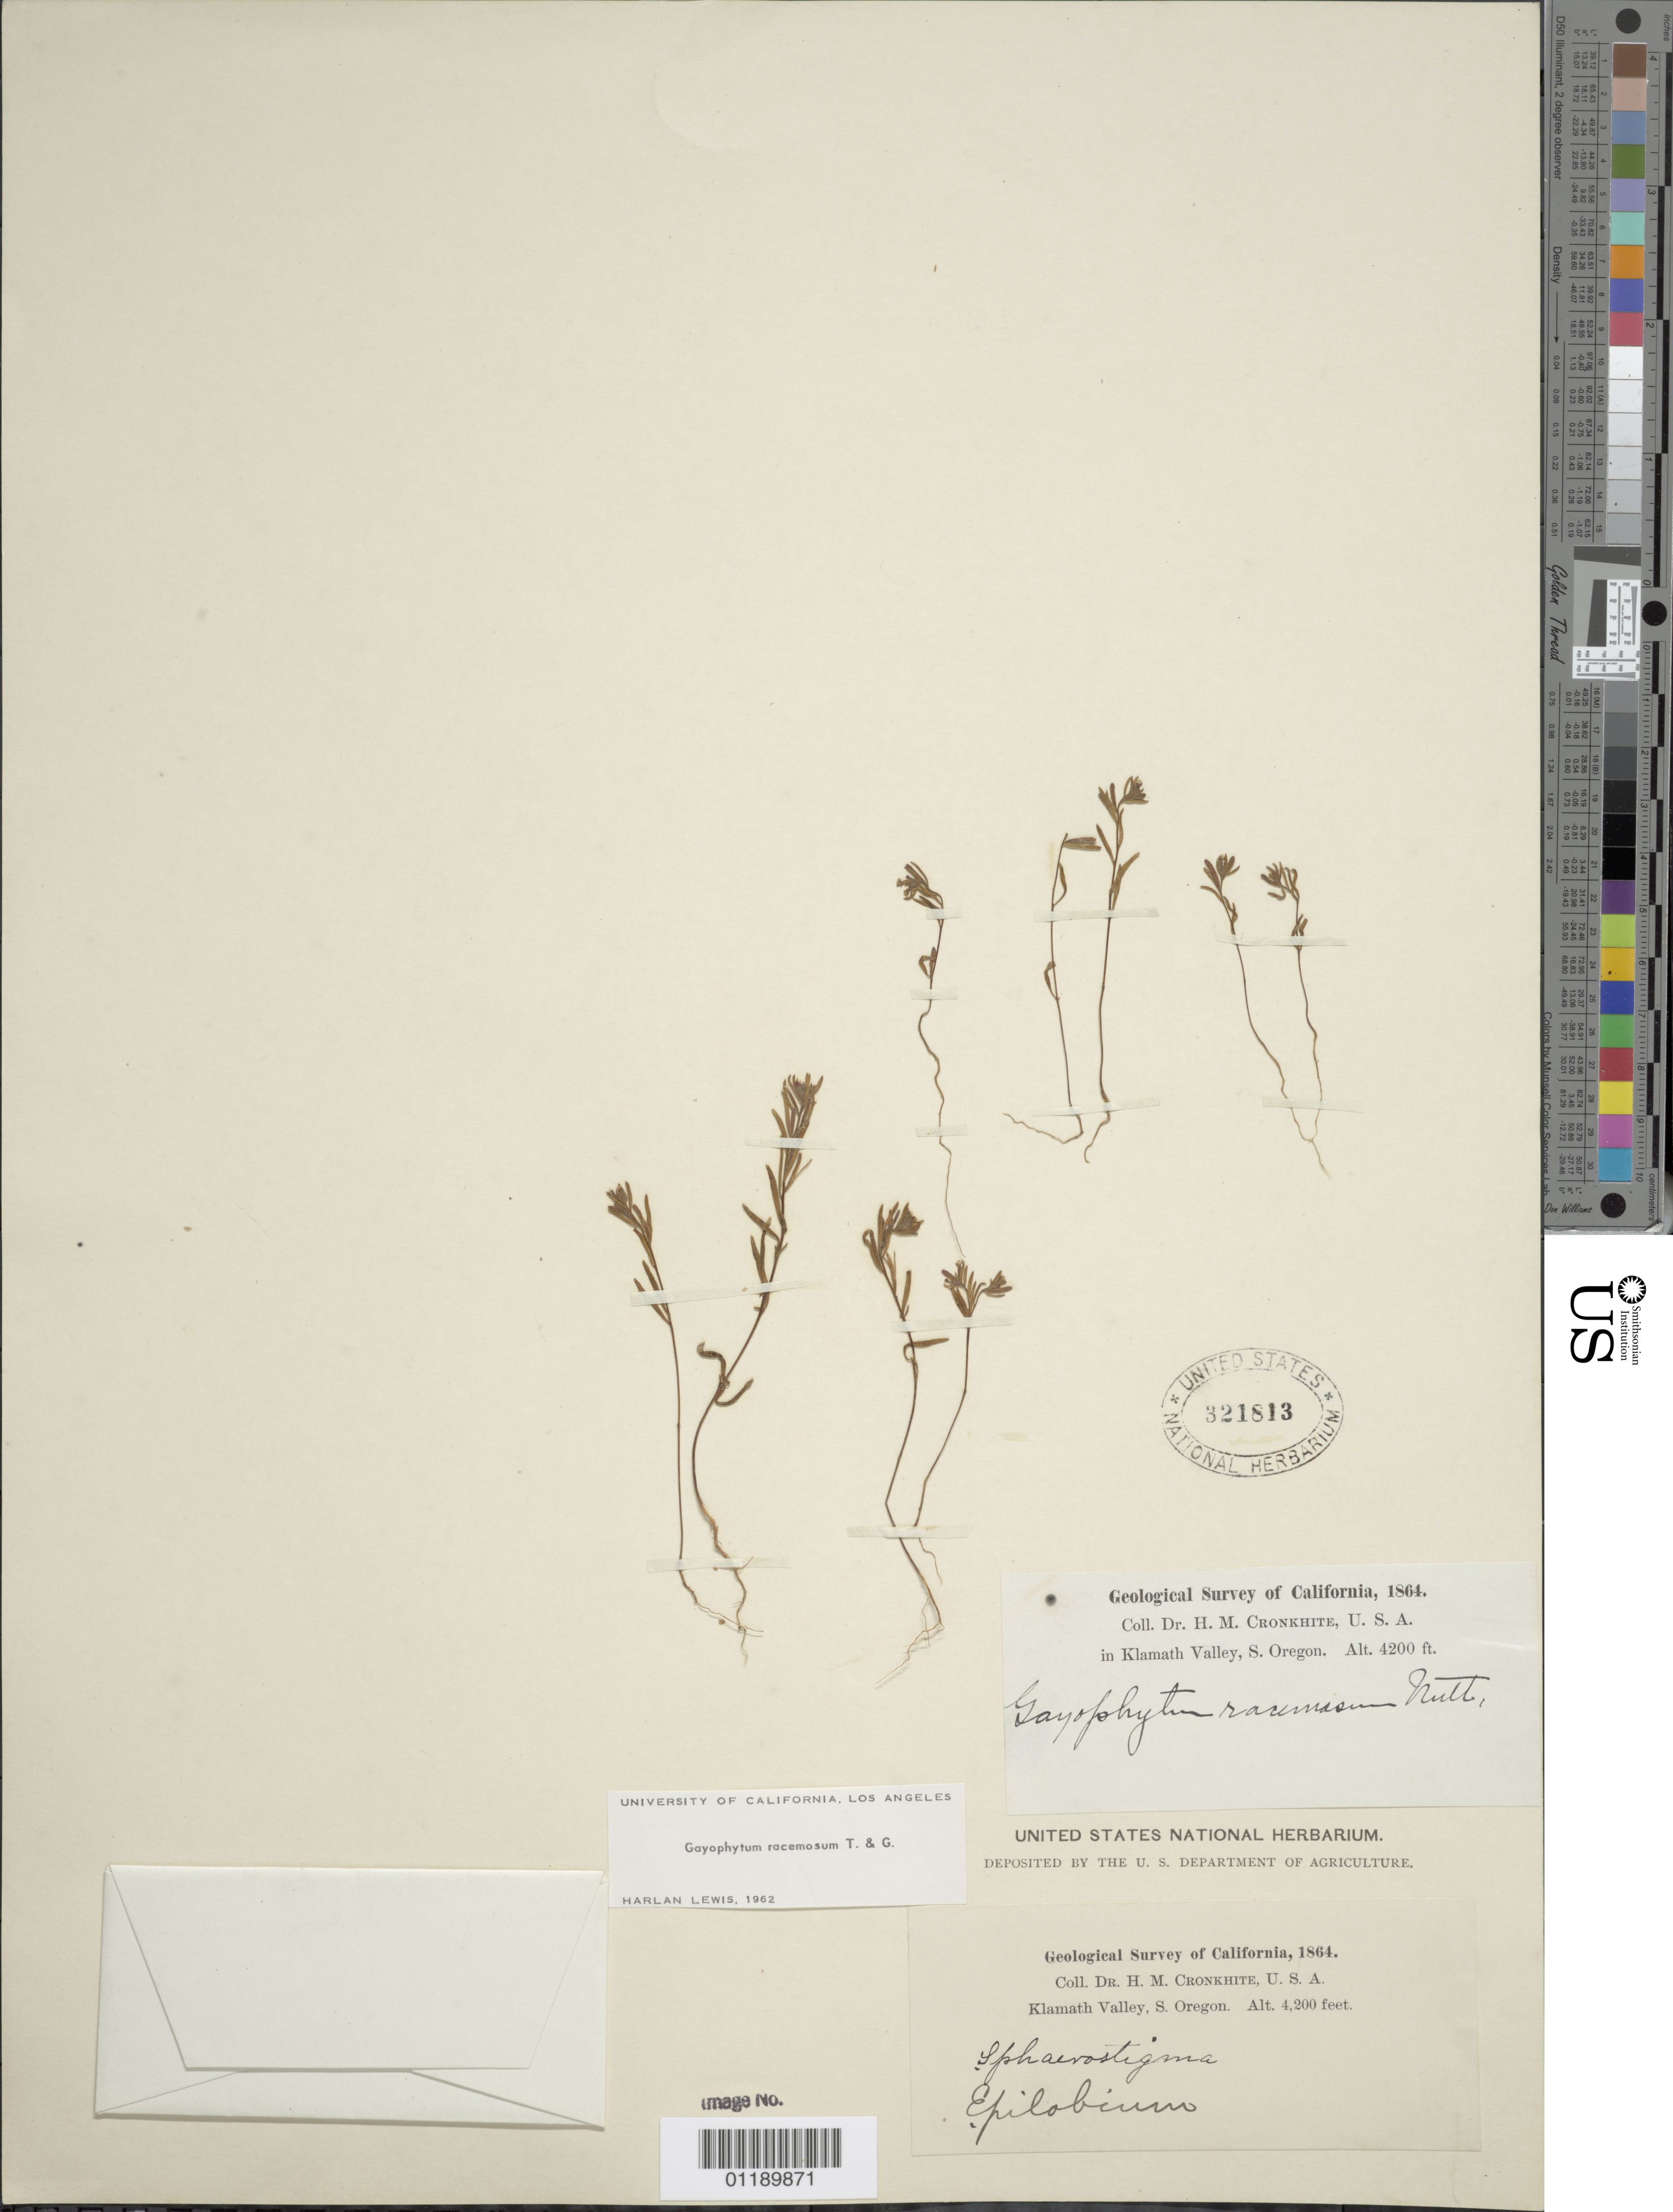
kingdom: Plantae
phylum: Tracheophyta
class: Magnoliopsida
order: Myrtales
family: Onagraceae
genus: Gayophytum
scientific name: Gayophytum racemosum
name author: Torr. & A. Gray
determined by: Lewis, H.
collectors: H. M. Cronkhite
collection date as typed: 1864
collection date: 1864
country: United States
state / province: Oregon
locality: Klamath Valley, S Oregon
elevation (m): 1280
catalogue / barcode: US 321813